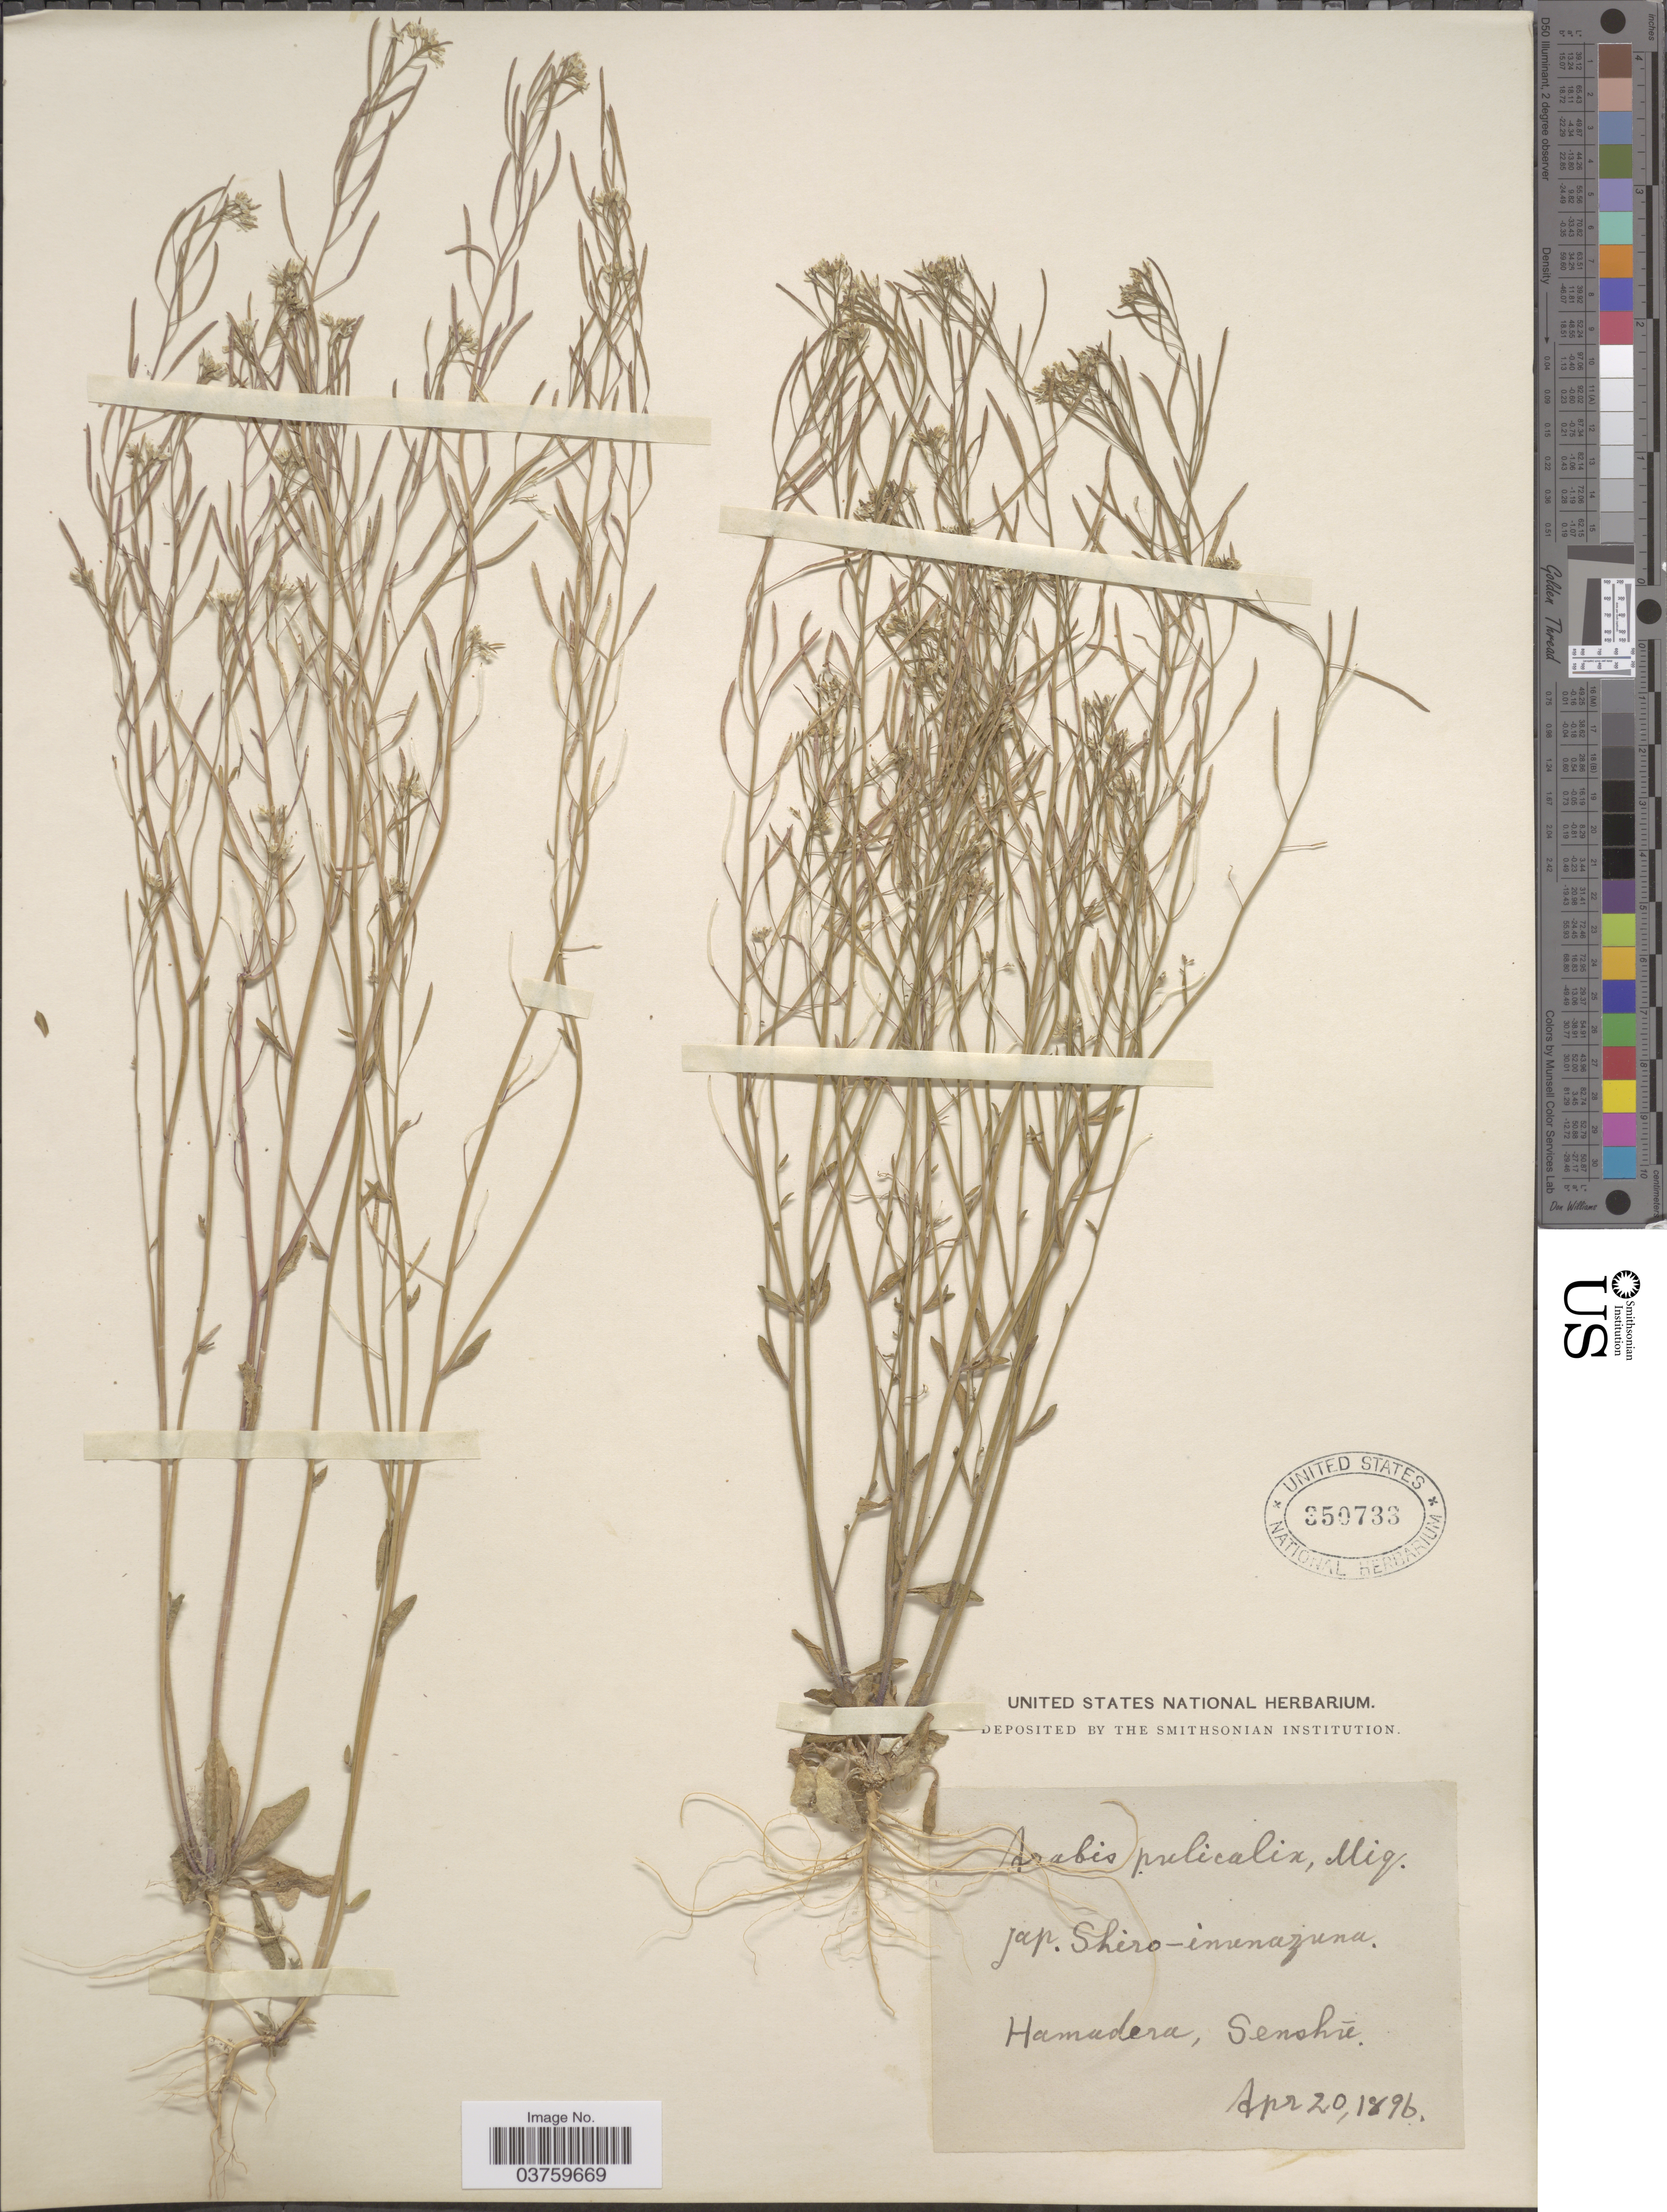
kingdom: Plantae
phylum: Tracheophyta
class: Magnoliopsida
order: Brassicales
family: Brassicaceae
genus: Arabis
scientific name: Arabis pubicalyx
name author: Miq.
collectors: ex herb. United States National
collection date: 1896-04-20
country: Japan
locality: Hamadera, Senshú.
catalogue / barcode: US 350733